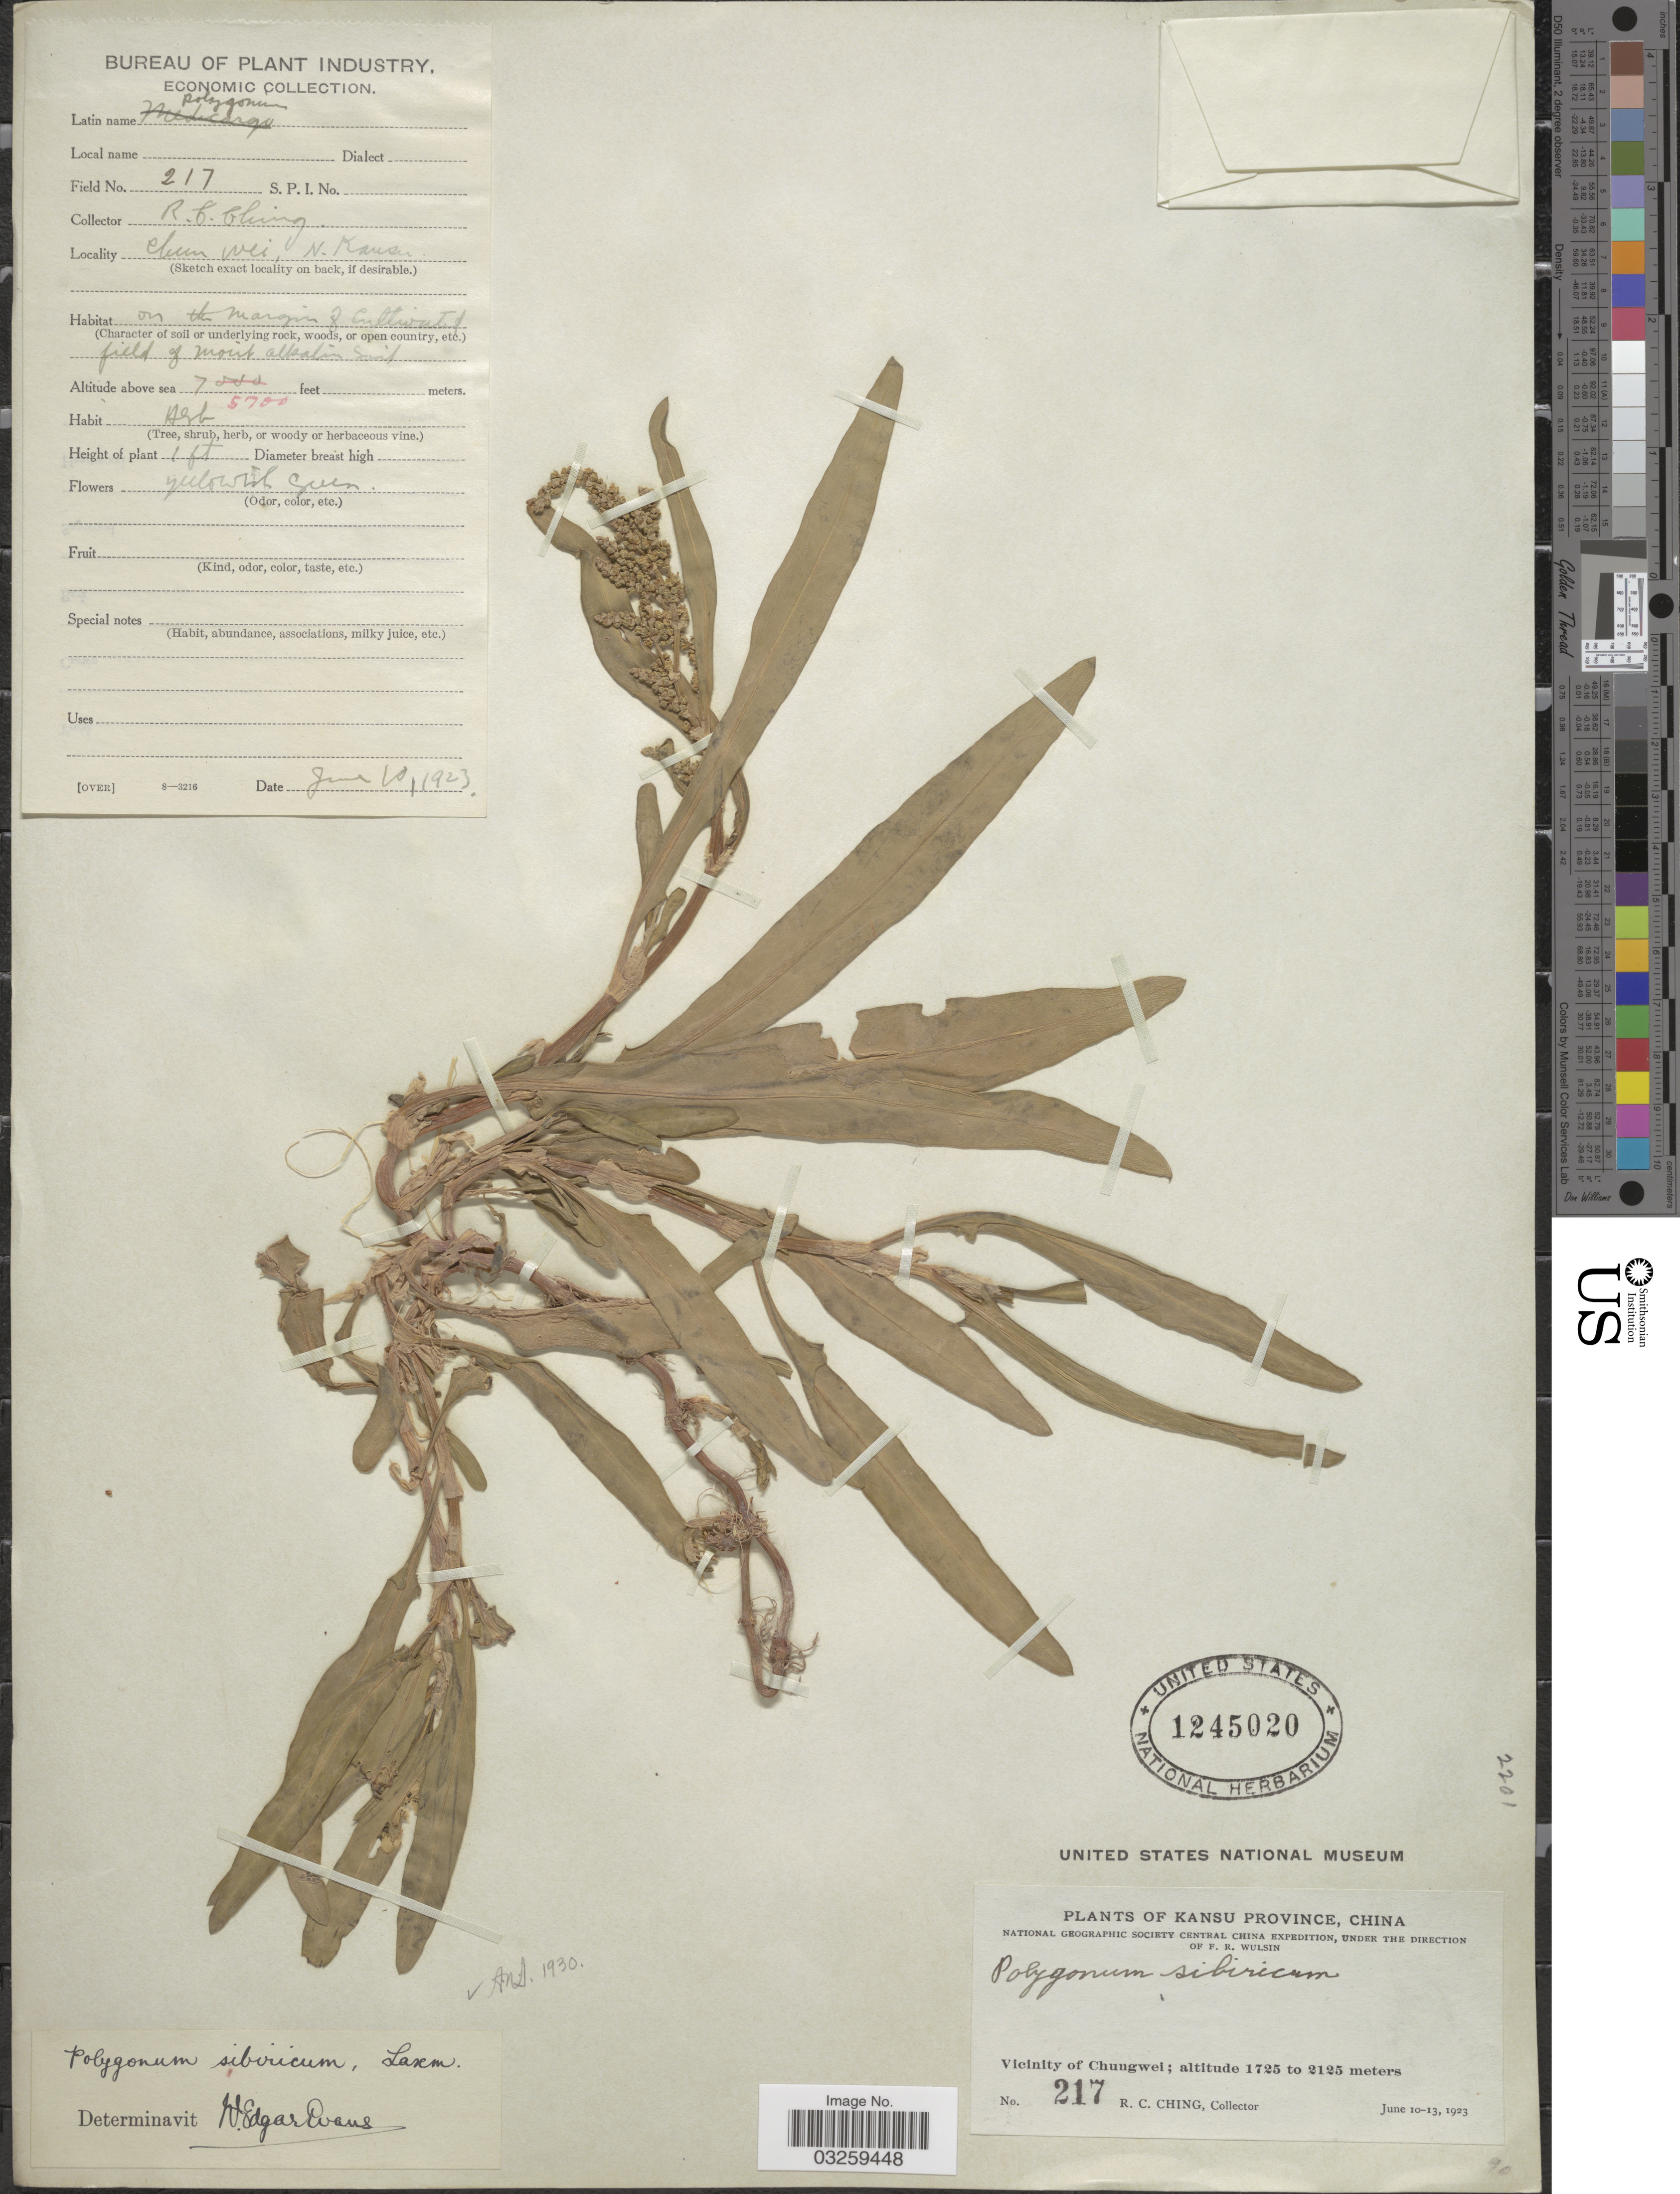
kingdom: Plantae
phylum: Tracheophyta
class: Magnoliopsida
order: Caryophyllales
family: Polygonaceae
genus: Knorringia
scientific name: Knorringia sibirica subsp. sibirica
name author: (Laxm.) Tzvelev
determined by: Strong, Mark T., (BOT), Smithsonian Institution - National Museum of Natural History (UNITED STATES)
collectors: R. C. Ching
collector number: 217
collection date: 1923-06-10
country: China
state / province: Gansu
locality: Kansu Province, Vicinity of Chungwei, Chun Wei, N. Kansu.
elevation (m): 1737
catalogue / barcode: US 1245020